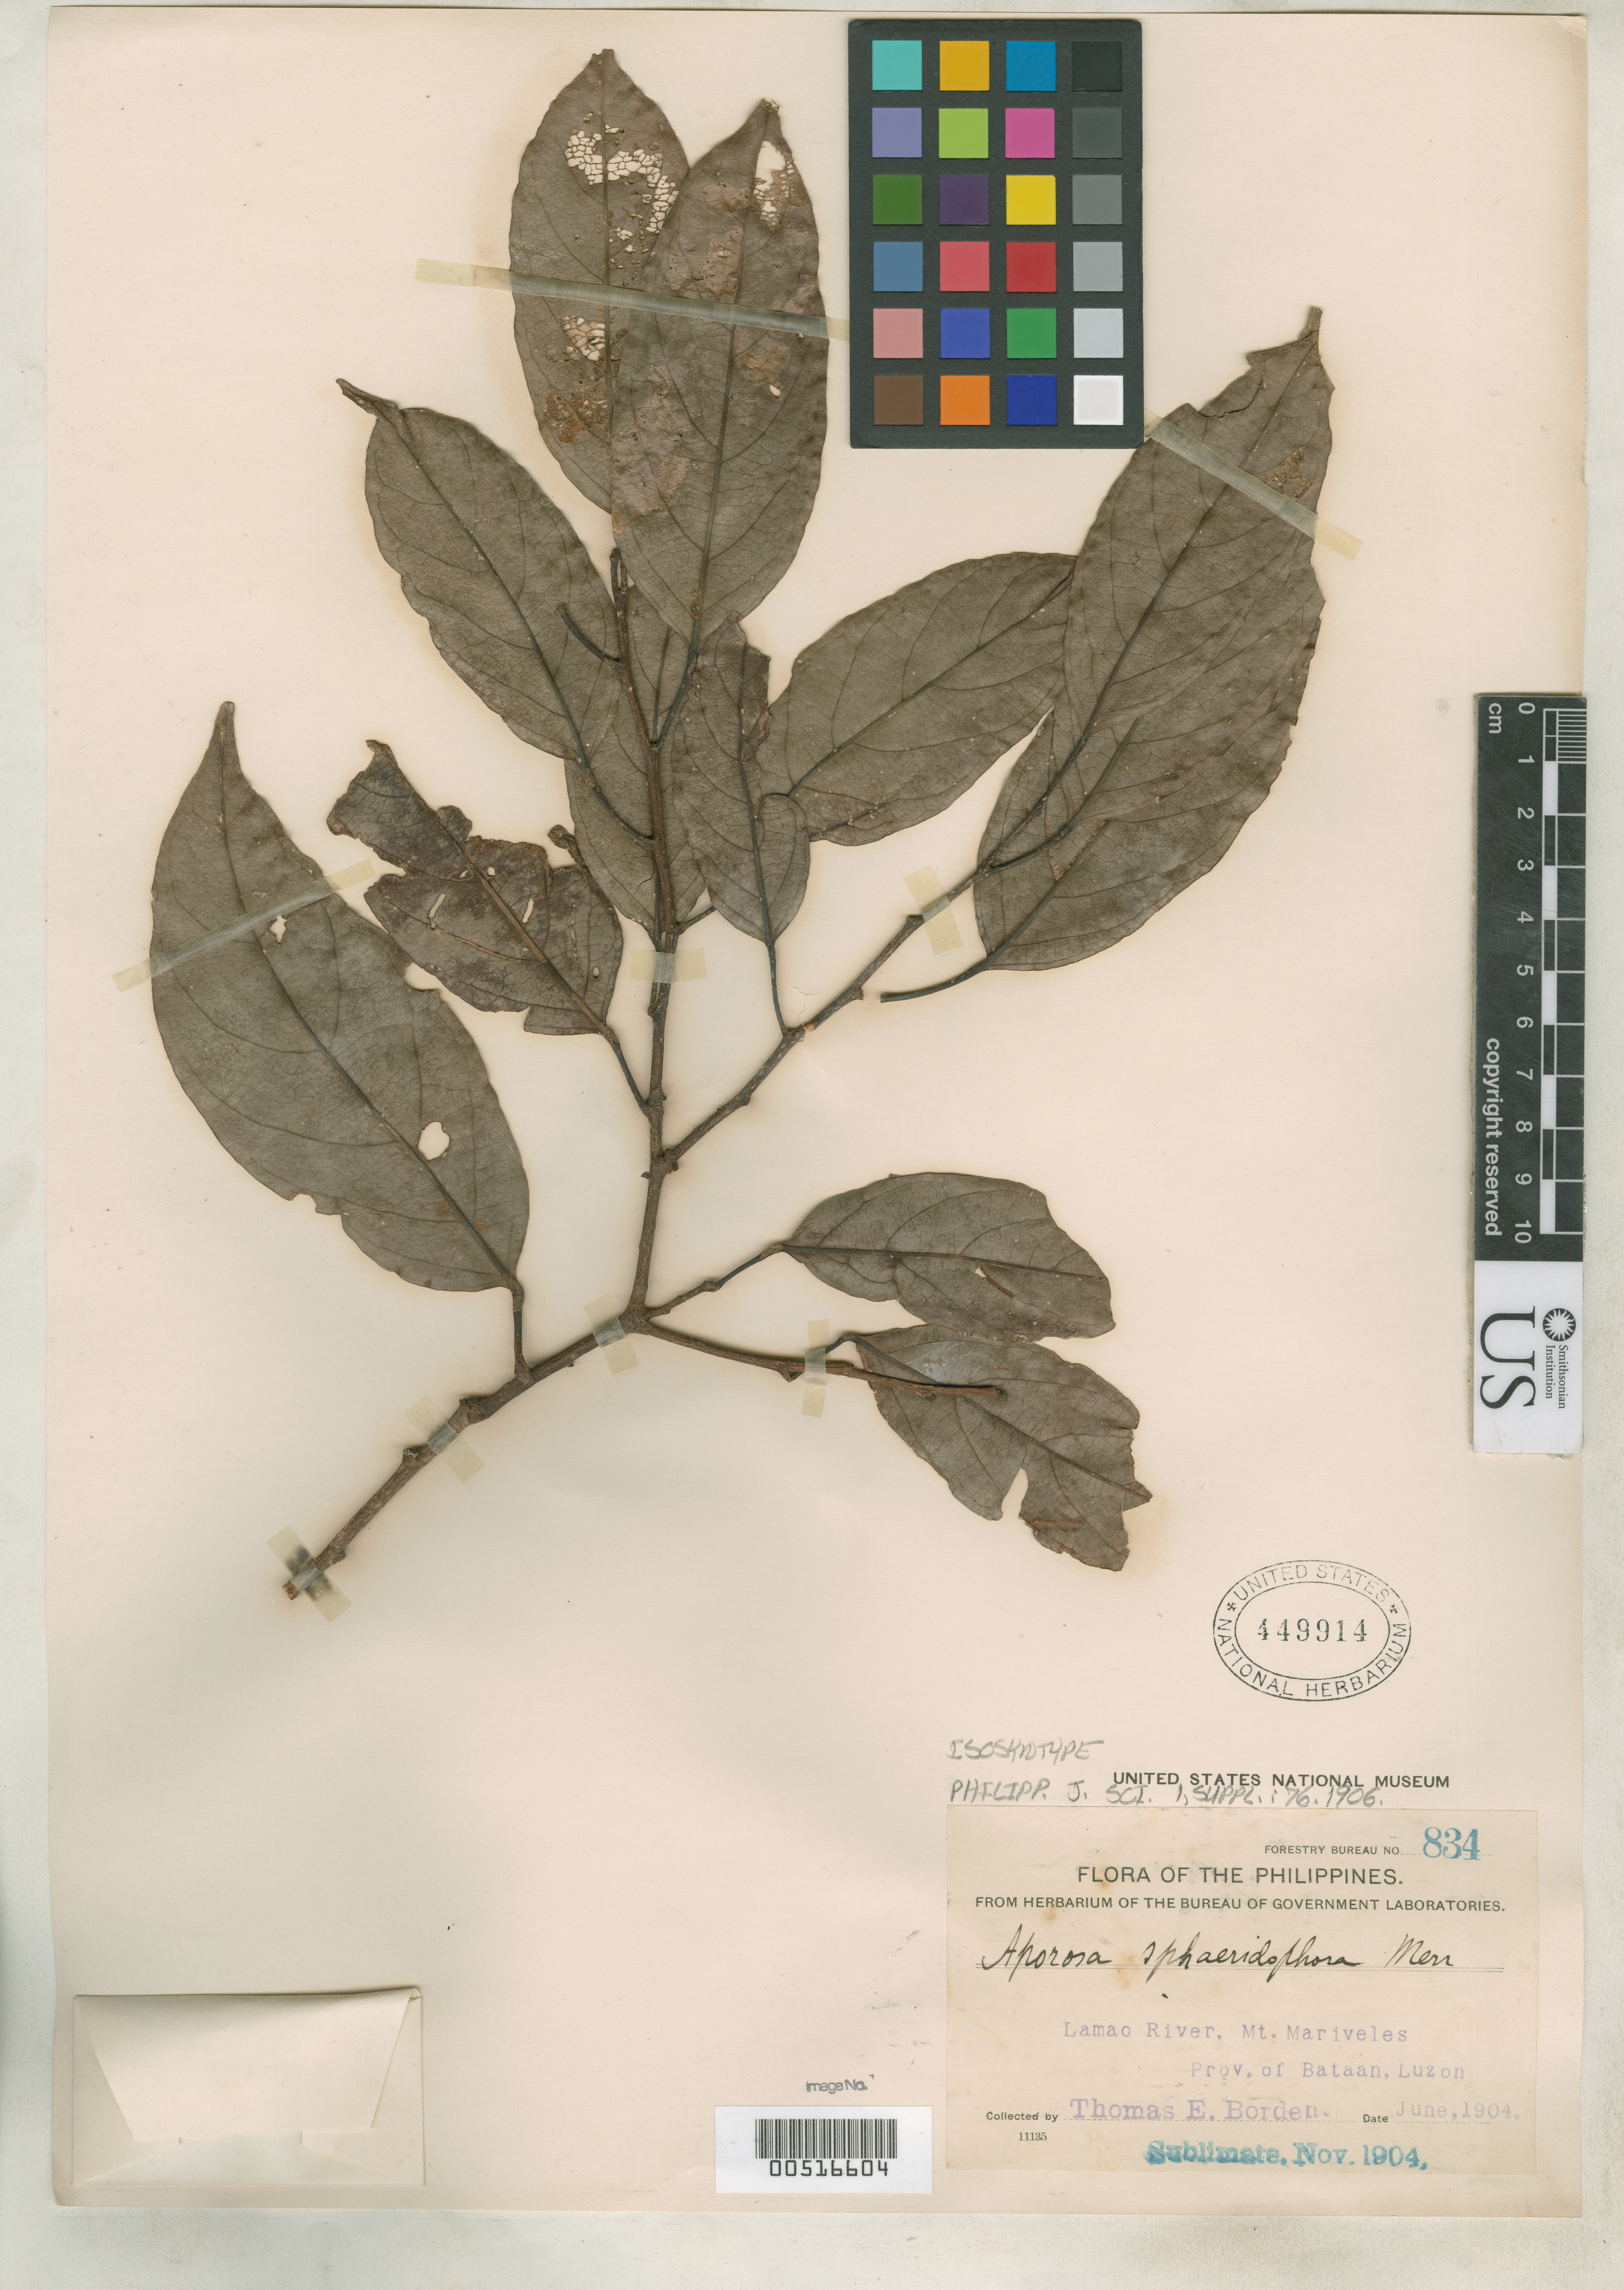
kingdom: Plantae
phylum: Tracheophyta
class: Magnoliopsida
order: Malpighiales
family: Phyllanthaceae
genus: Aporosa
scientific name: Aporosa sphaeridophora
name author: Merr.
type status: Isosyntype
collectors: T. E. Borden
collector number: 834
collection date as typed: Jun 1904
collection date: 1904-06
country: Philippines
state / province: Central Luzon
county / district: Bataan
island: Luzon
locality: Lamao River, Mt Mariveles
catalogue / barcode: US 449914